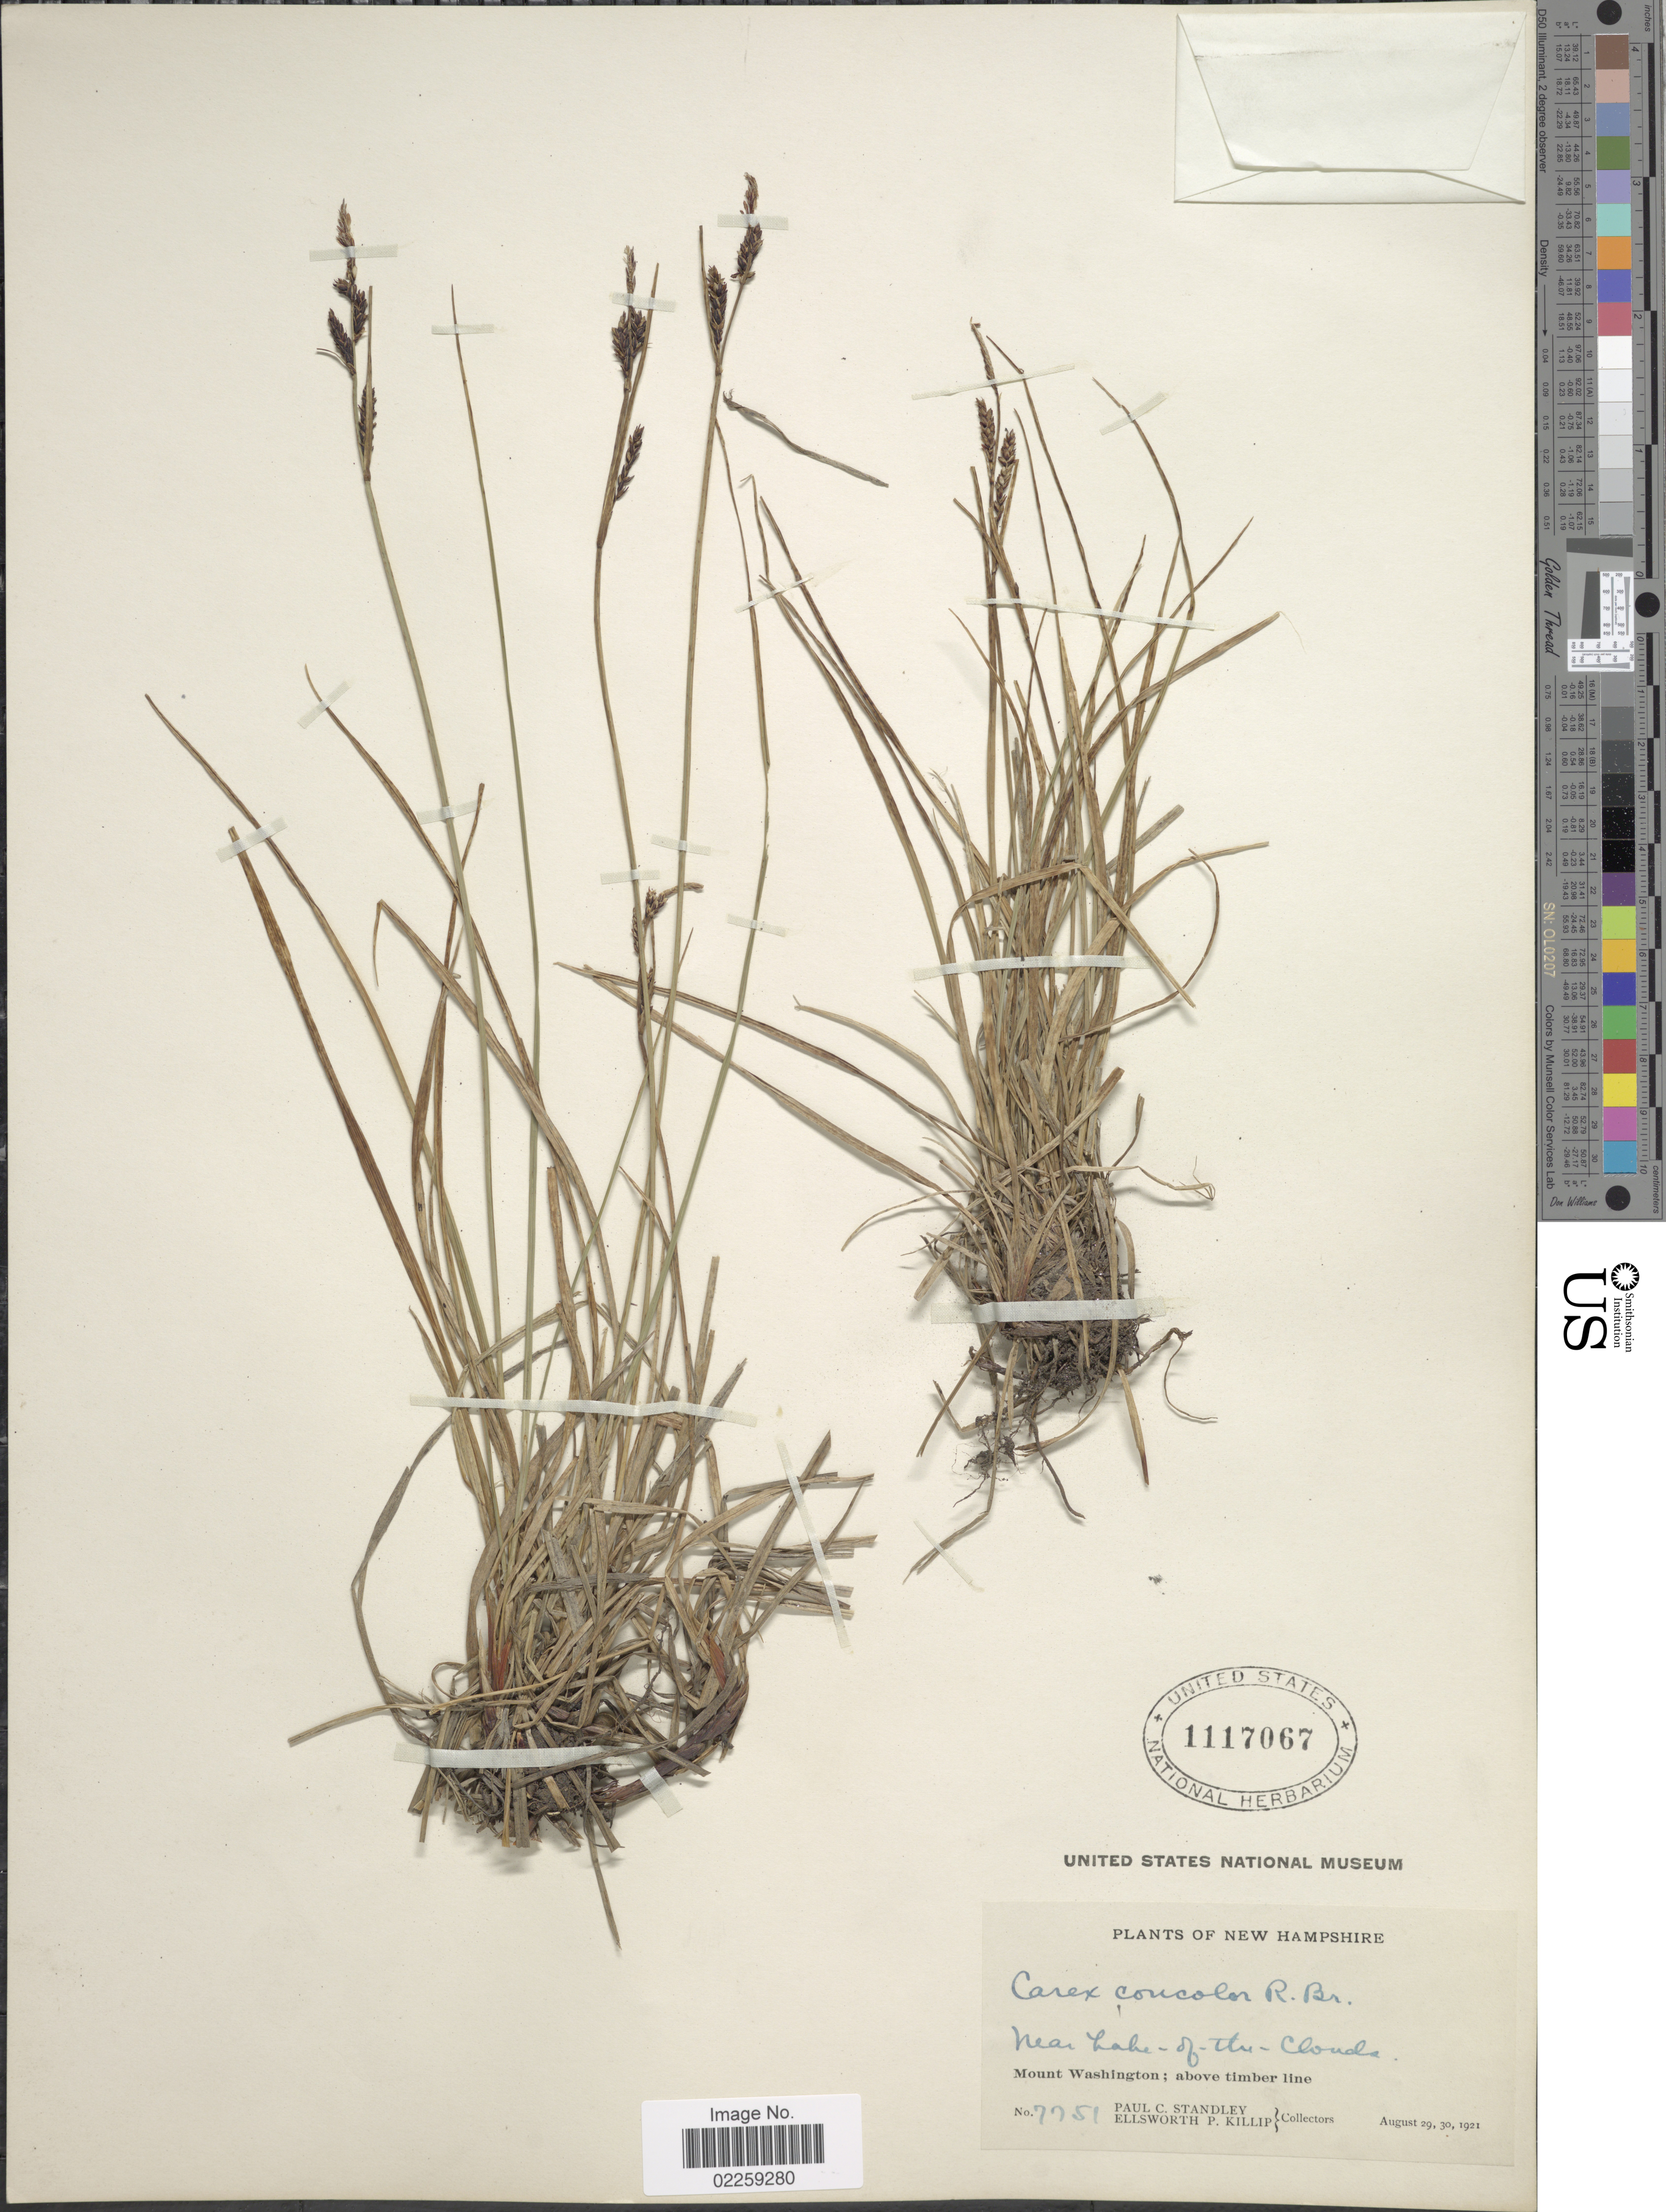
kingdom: Plantae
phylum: Tracheophyta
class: Liliopsida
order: Poales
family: Cyperaceae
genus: Carex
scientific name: Carex bigelowii subsp. bigelowii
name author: Torr. ex Schwein.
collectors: P. C. Standley & E. P. Killip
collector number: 7751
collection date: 1921-08-29/1921-08-30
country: United States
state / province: New Hampshire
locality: Mount Washington, Above timber line, Near Lake-of-the-clouds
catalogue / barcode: US 1117067